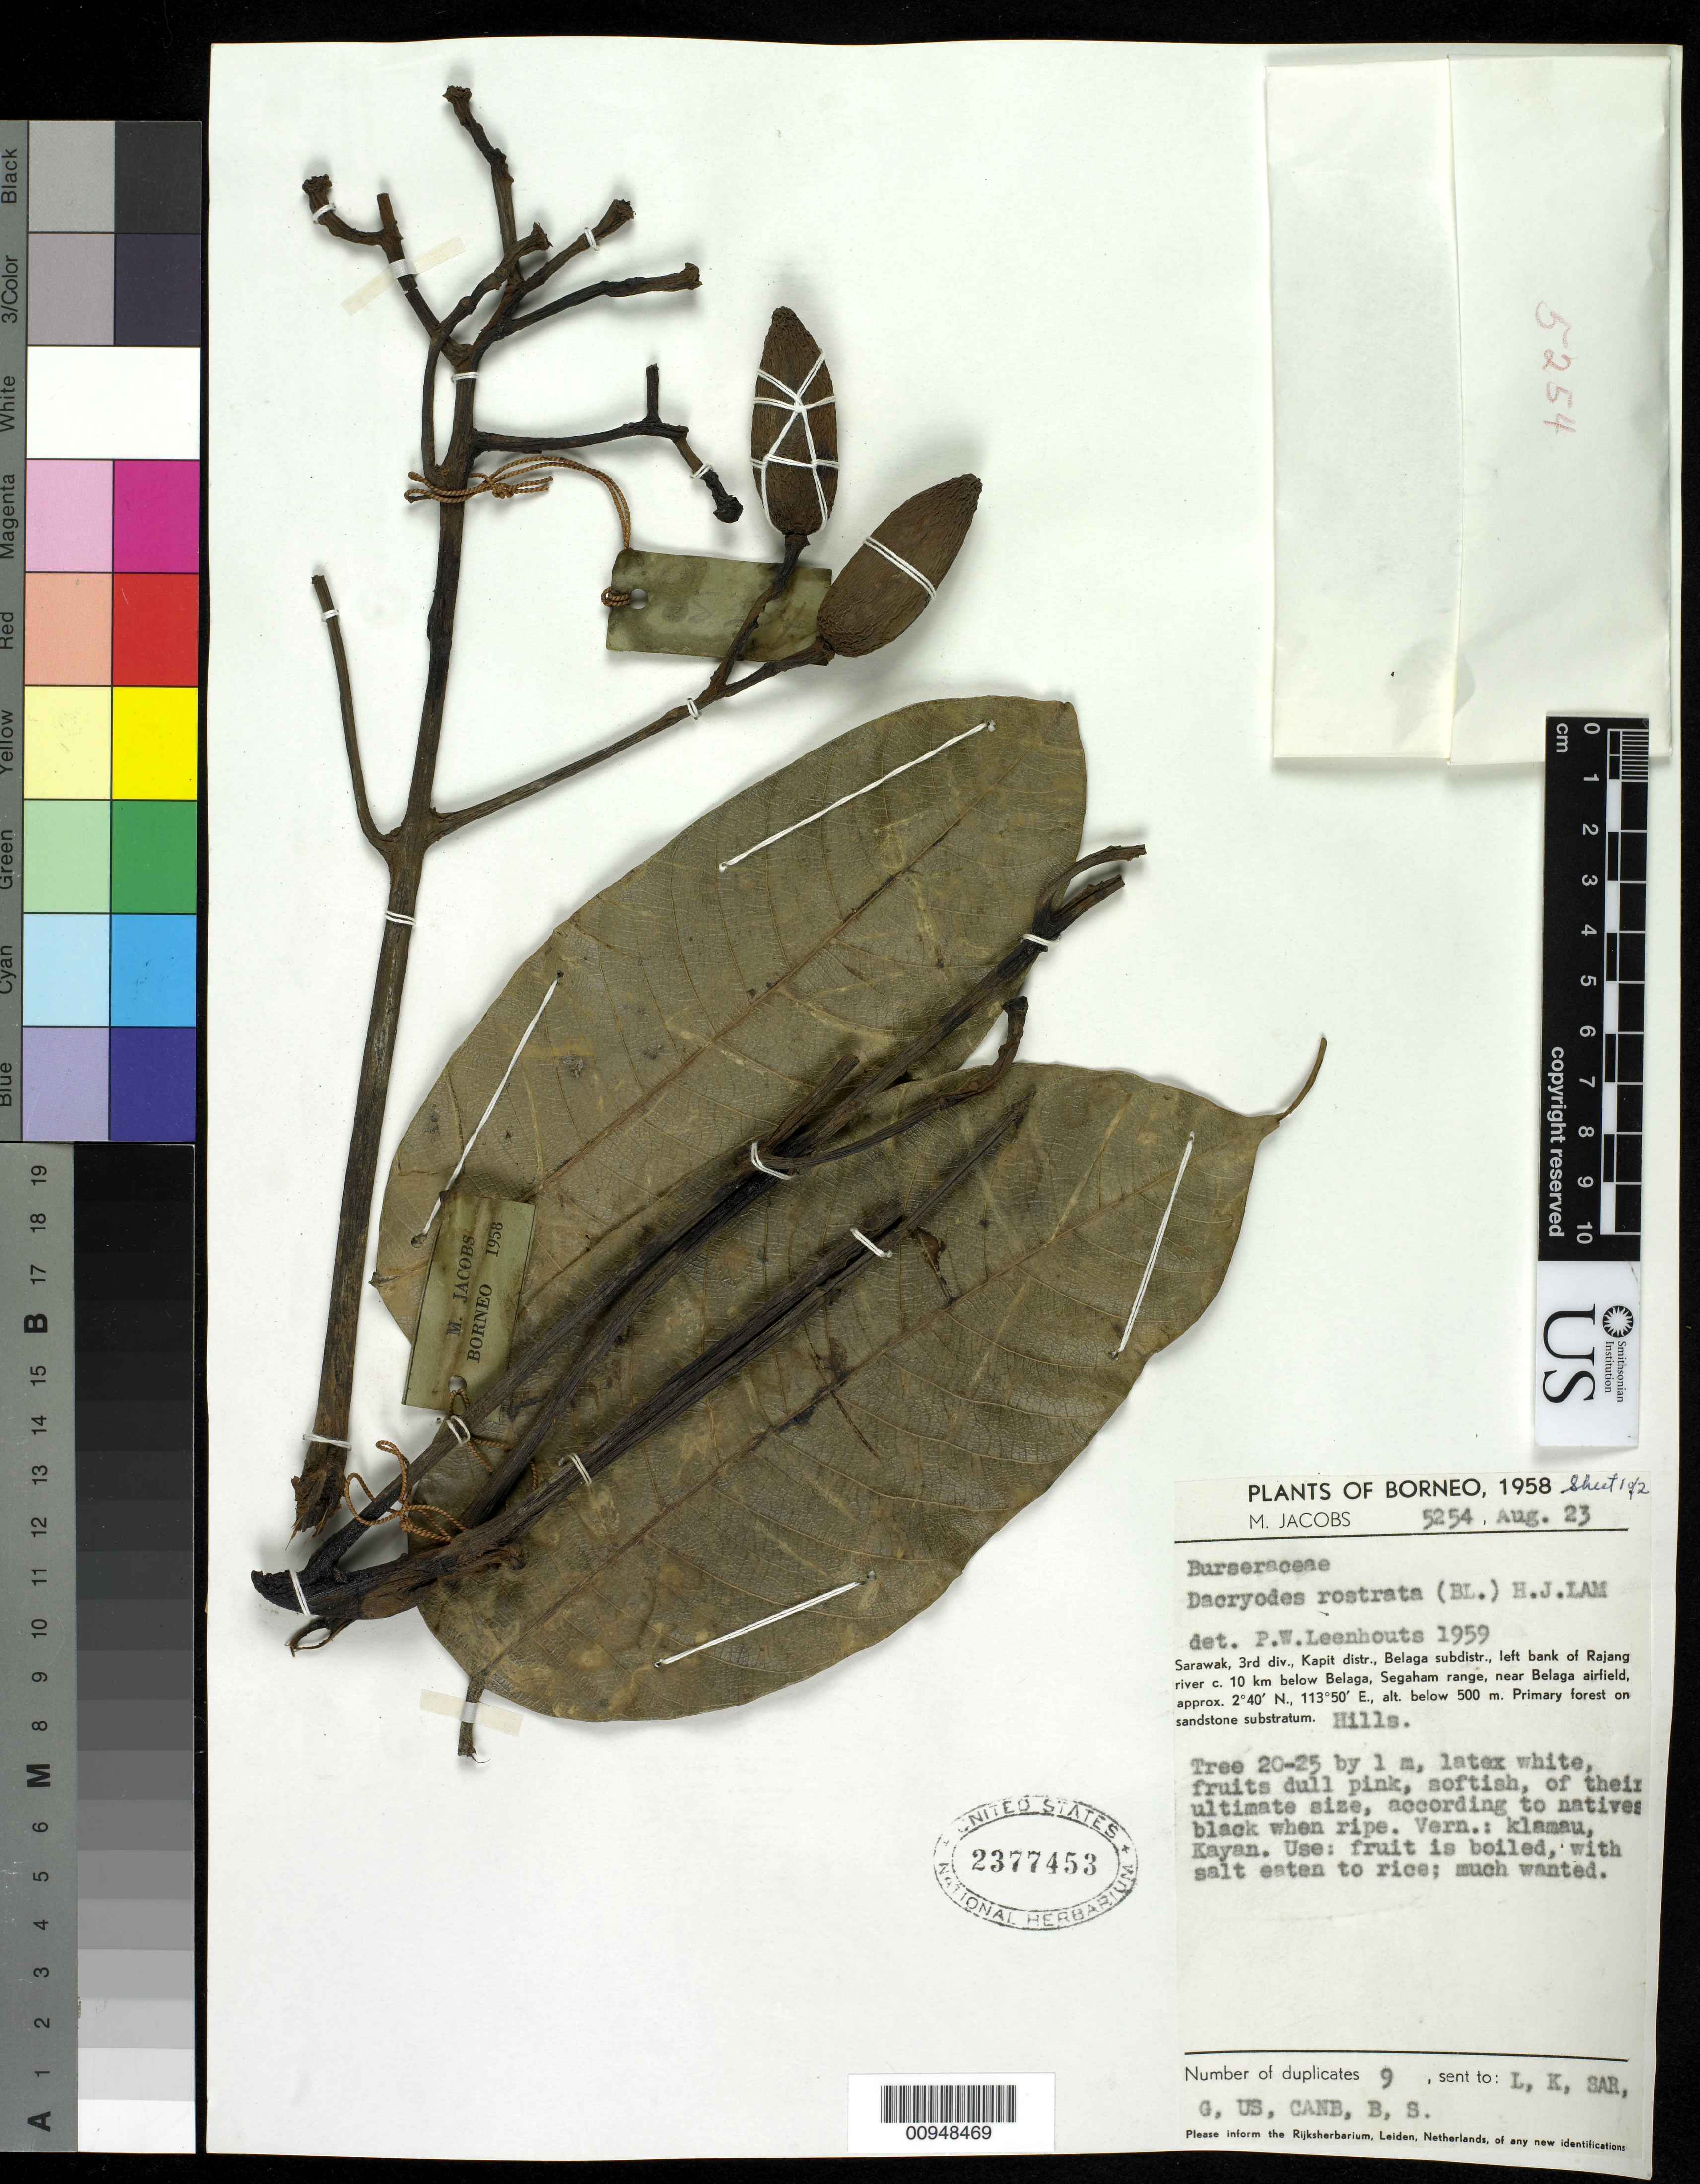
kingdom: Plantae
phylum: Tracheophyta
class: Magnoliopsida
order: Sapindales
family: Burseraceae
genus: Dacryodes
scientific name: Dacryodes rostrata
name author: (Blume) H.J. Lam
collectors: M. R. Jacobs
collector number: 5254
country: Malaysia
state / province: Sarawak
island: Borneo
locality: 3rd div., Kapit distr., Belaga subdist., left bank of Rajang river c. 10 km below Belaga, Segaham range, near Belaga airfield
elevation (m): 500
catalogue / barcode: US 2377453